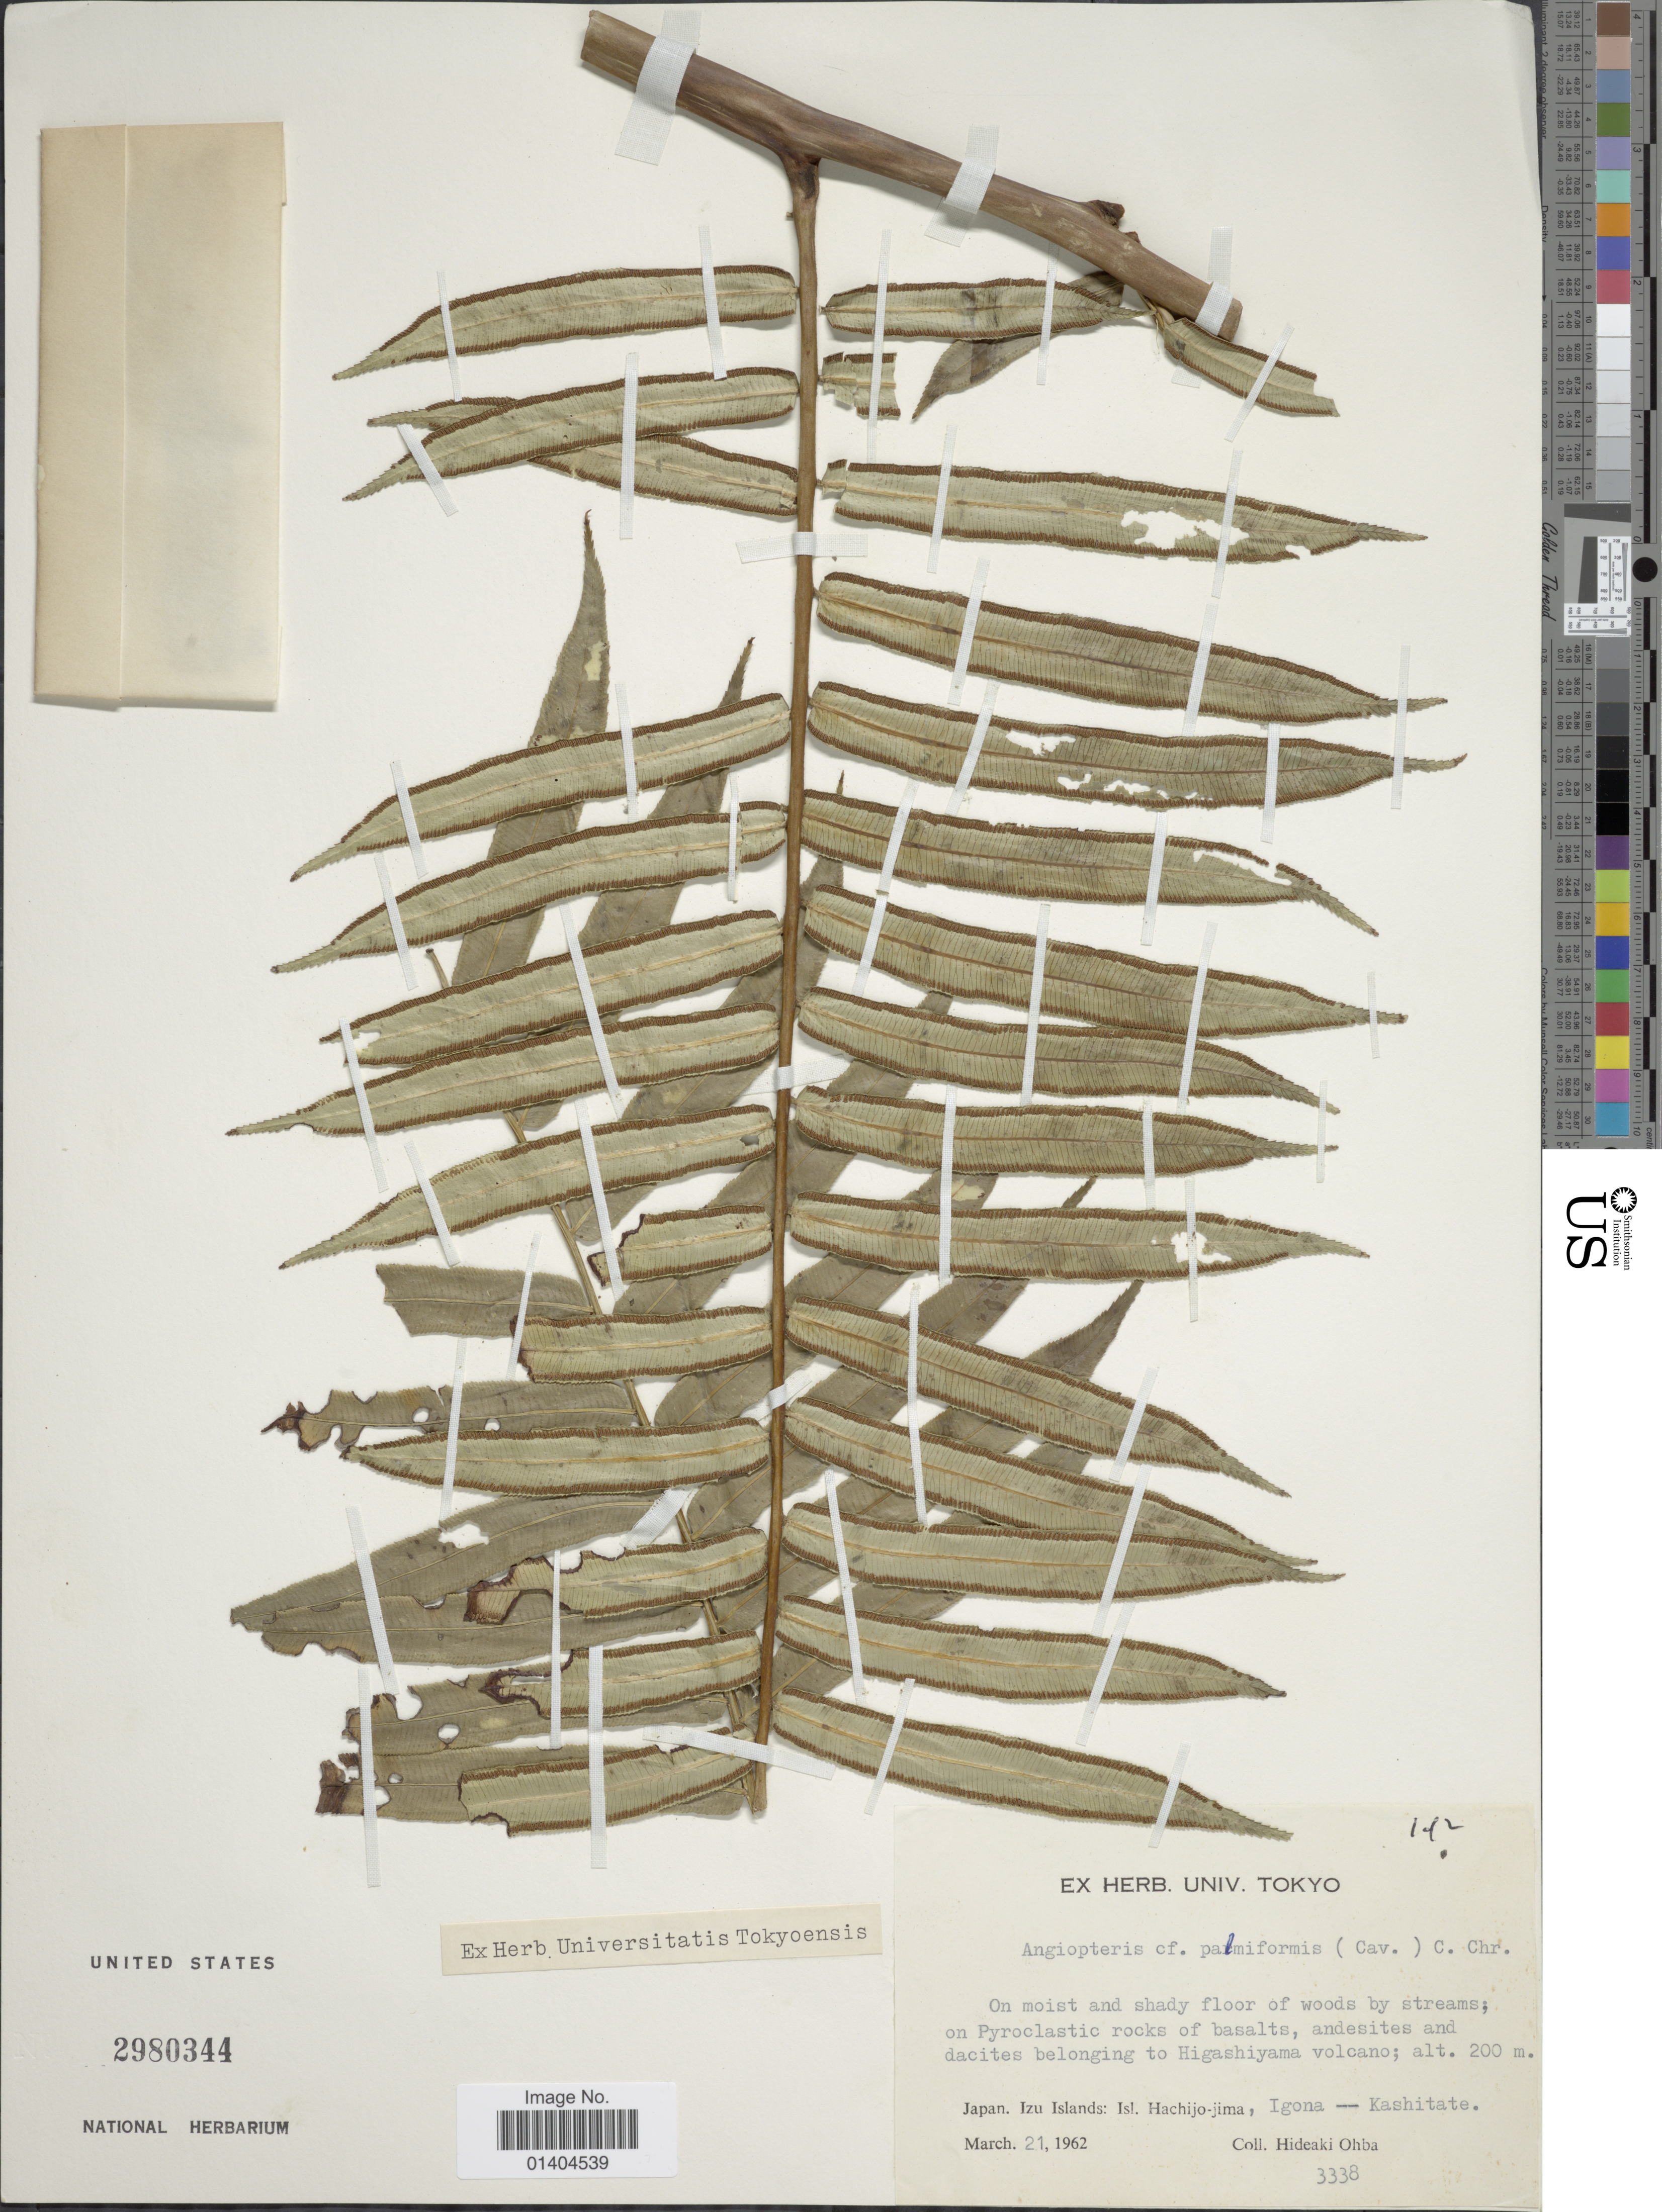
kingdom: Plantae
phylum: Tracheophyta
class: Polypodiopsida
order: Marattiales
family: Marattiaceae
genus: Angiopteris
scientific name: Angiopteris palmiformis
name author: (Cav.) C. Chr.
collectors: H. Ohba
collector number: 3338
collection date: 1962-03-21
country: Japan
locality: Izu Islands: Isl. Hachijo-jima, Igona-Kashitate.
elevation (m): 200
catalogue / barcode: US 2980344